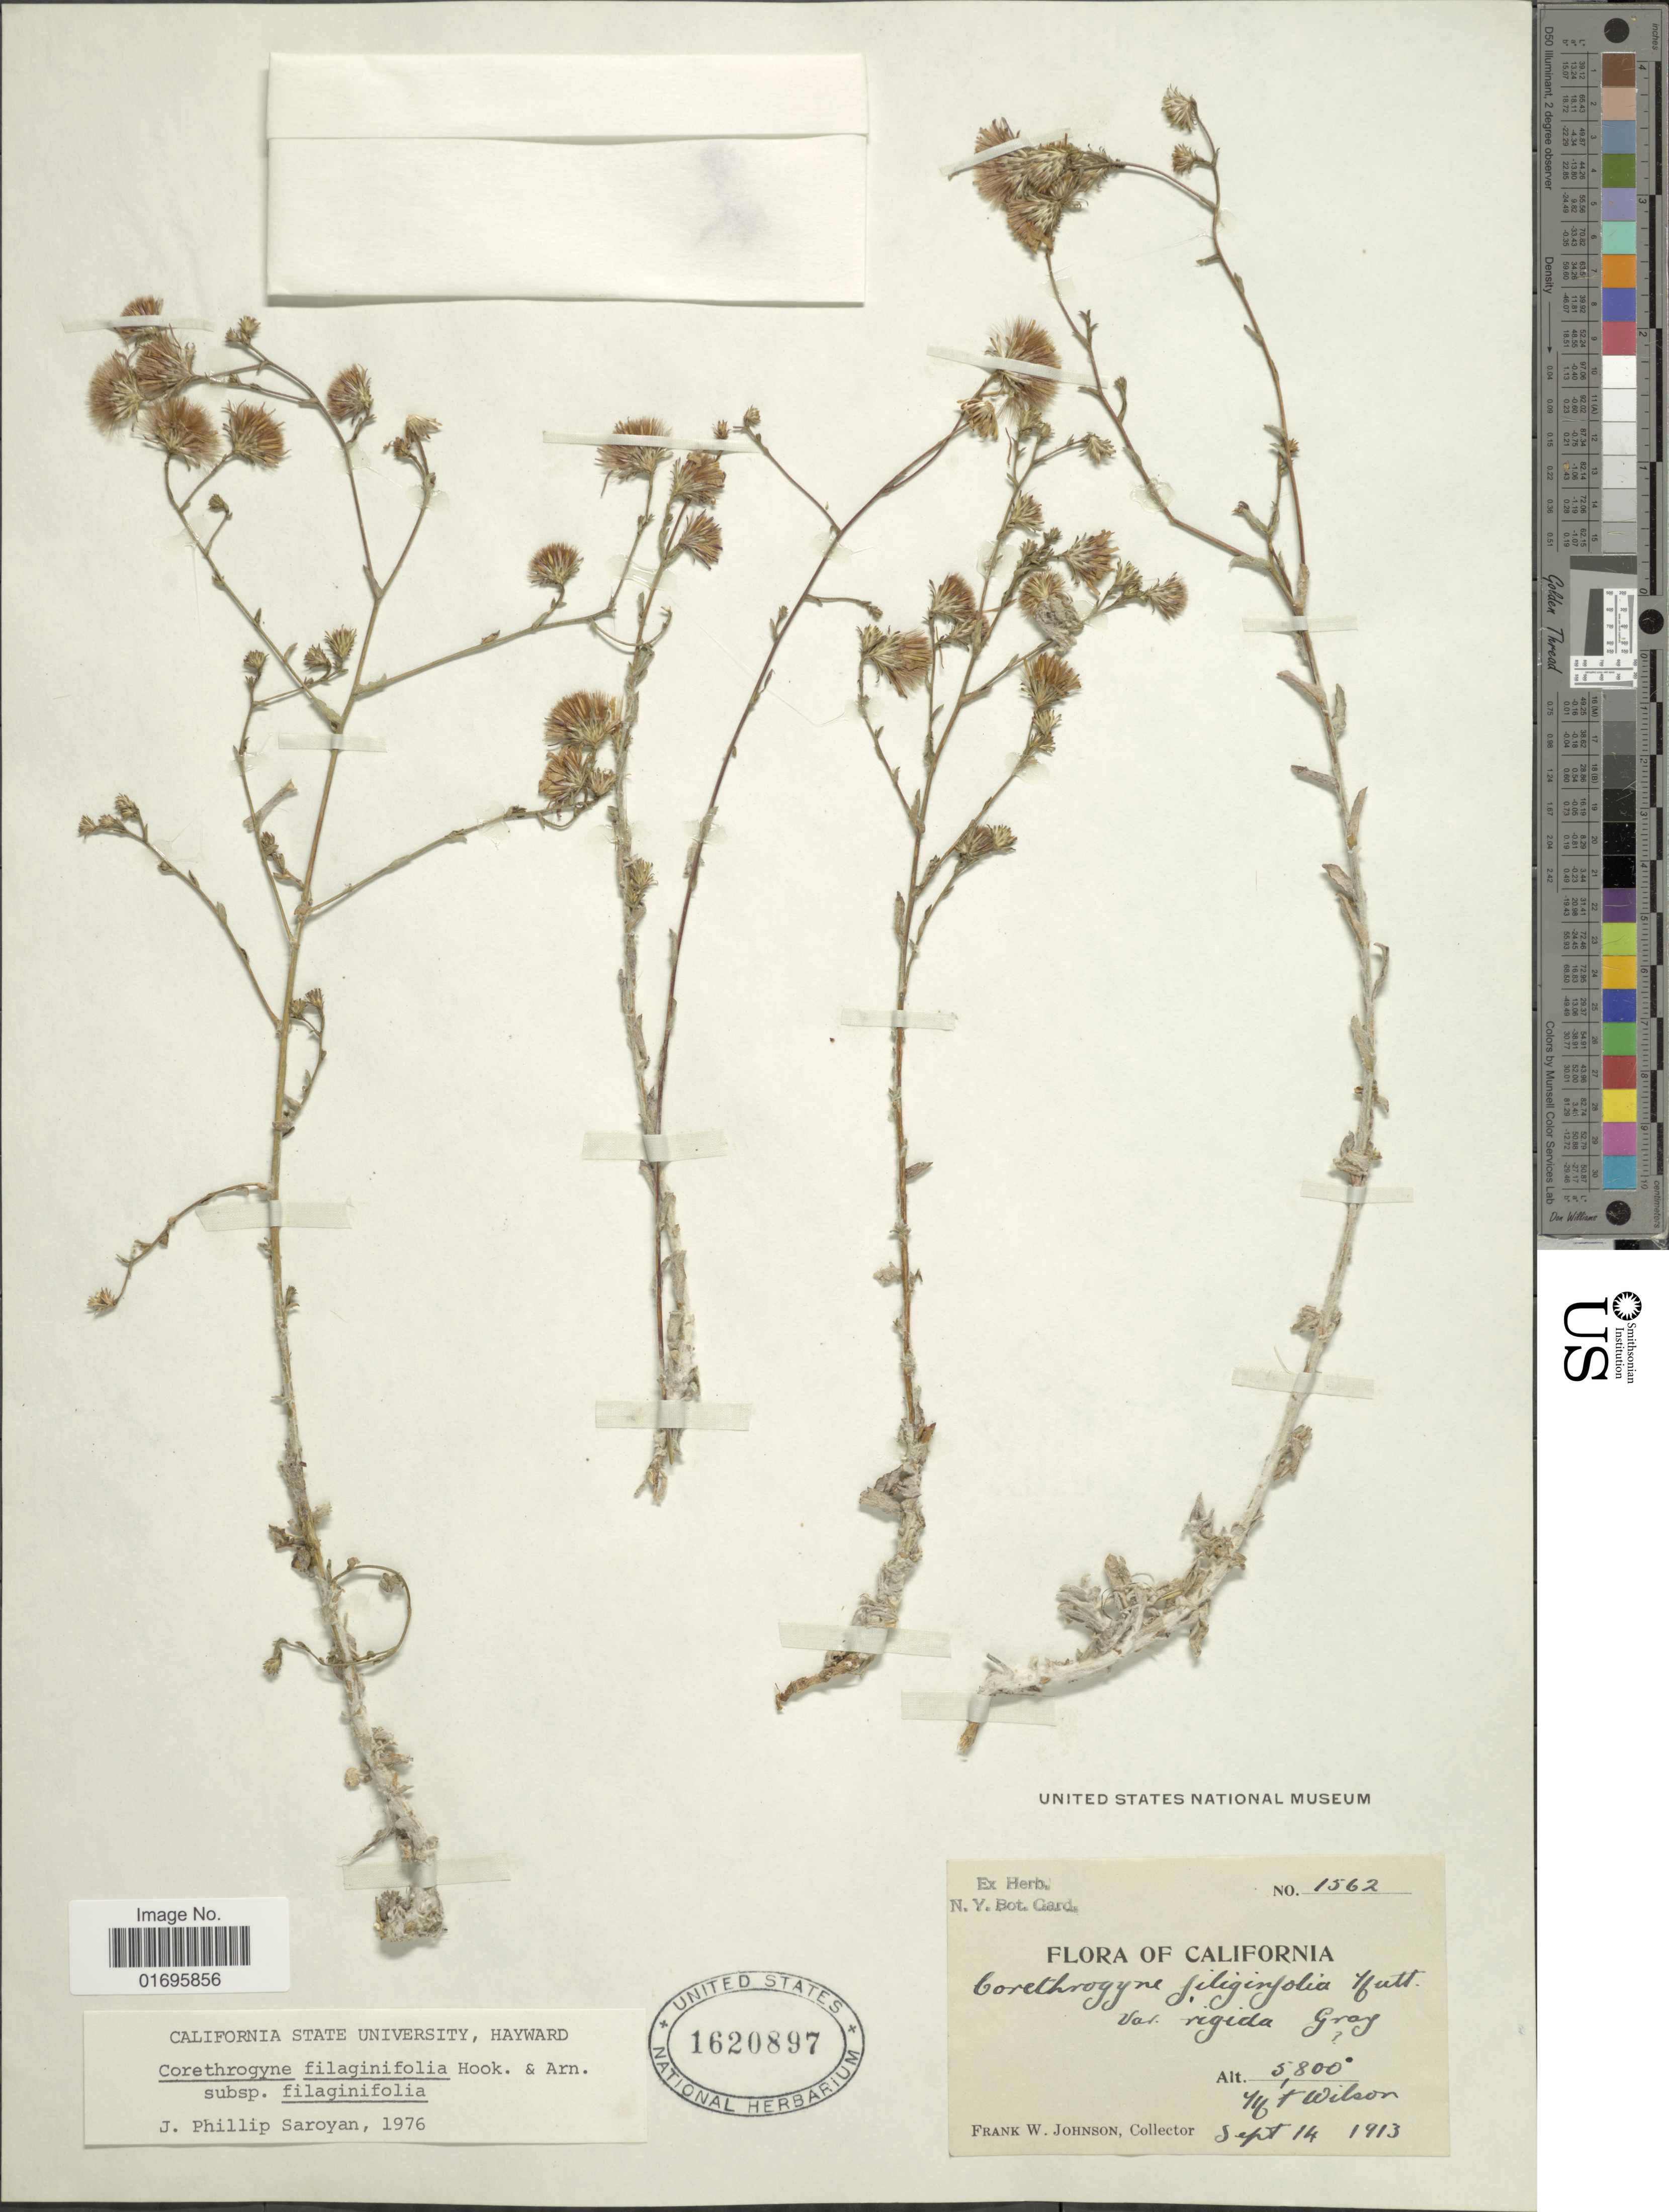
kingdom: Plantae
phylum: Tracheophyta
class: Magnoliopsida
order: Asterales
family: Asteraceae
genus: Corethrogyne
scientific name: Corethrogyne filaginifolia var. filaginifolia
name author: (Hook.) Nutt.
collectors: F. W. Johnson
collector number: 1562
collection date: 1913-09-14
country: United States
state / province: California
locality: Mt Wilson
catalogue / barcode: US 1620897